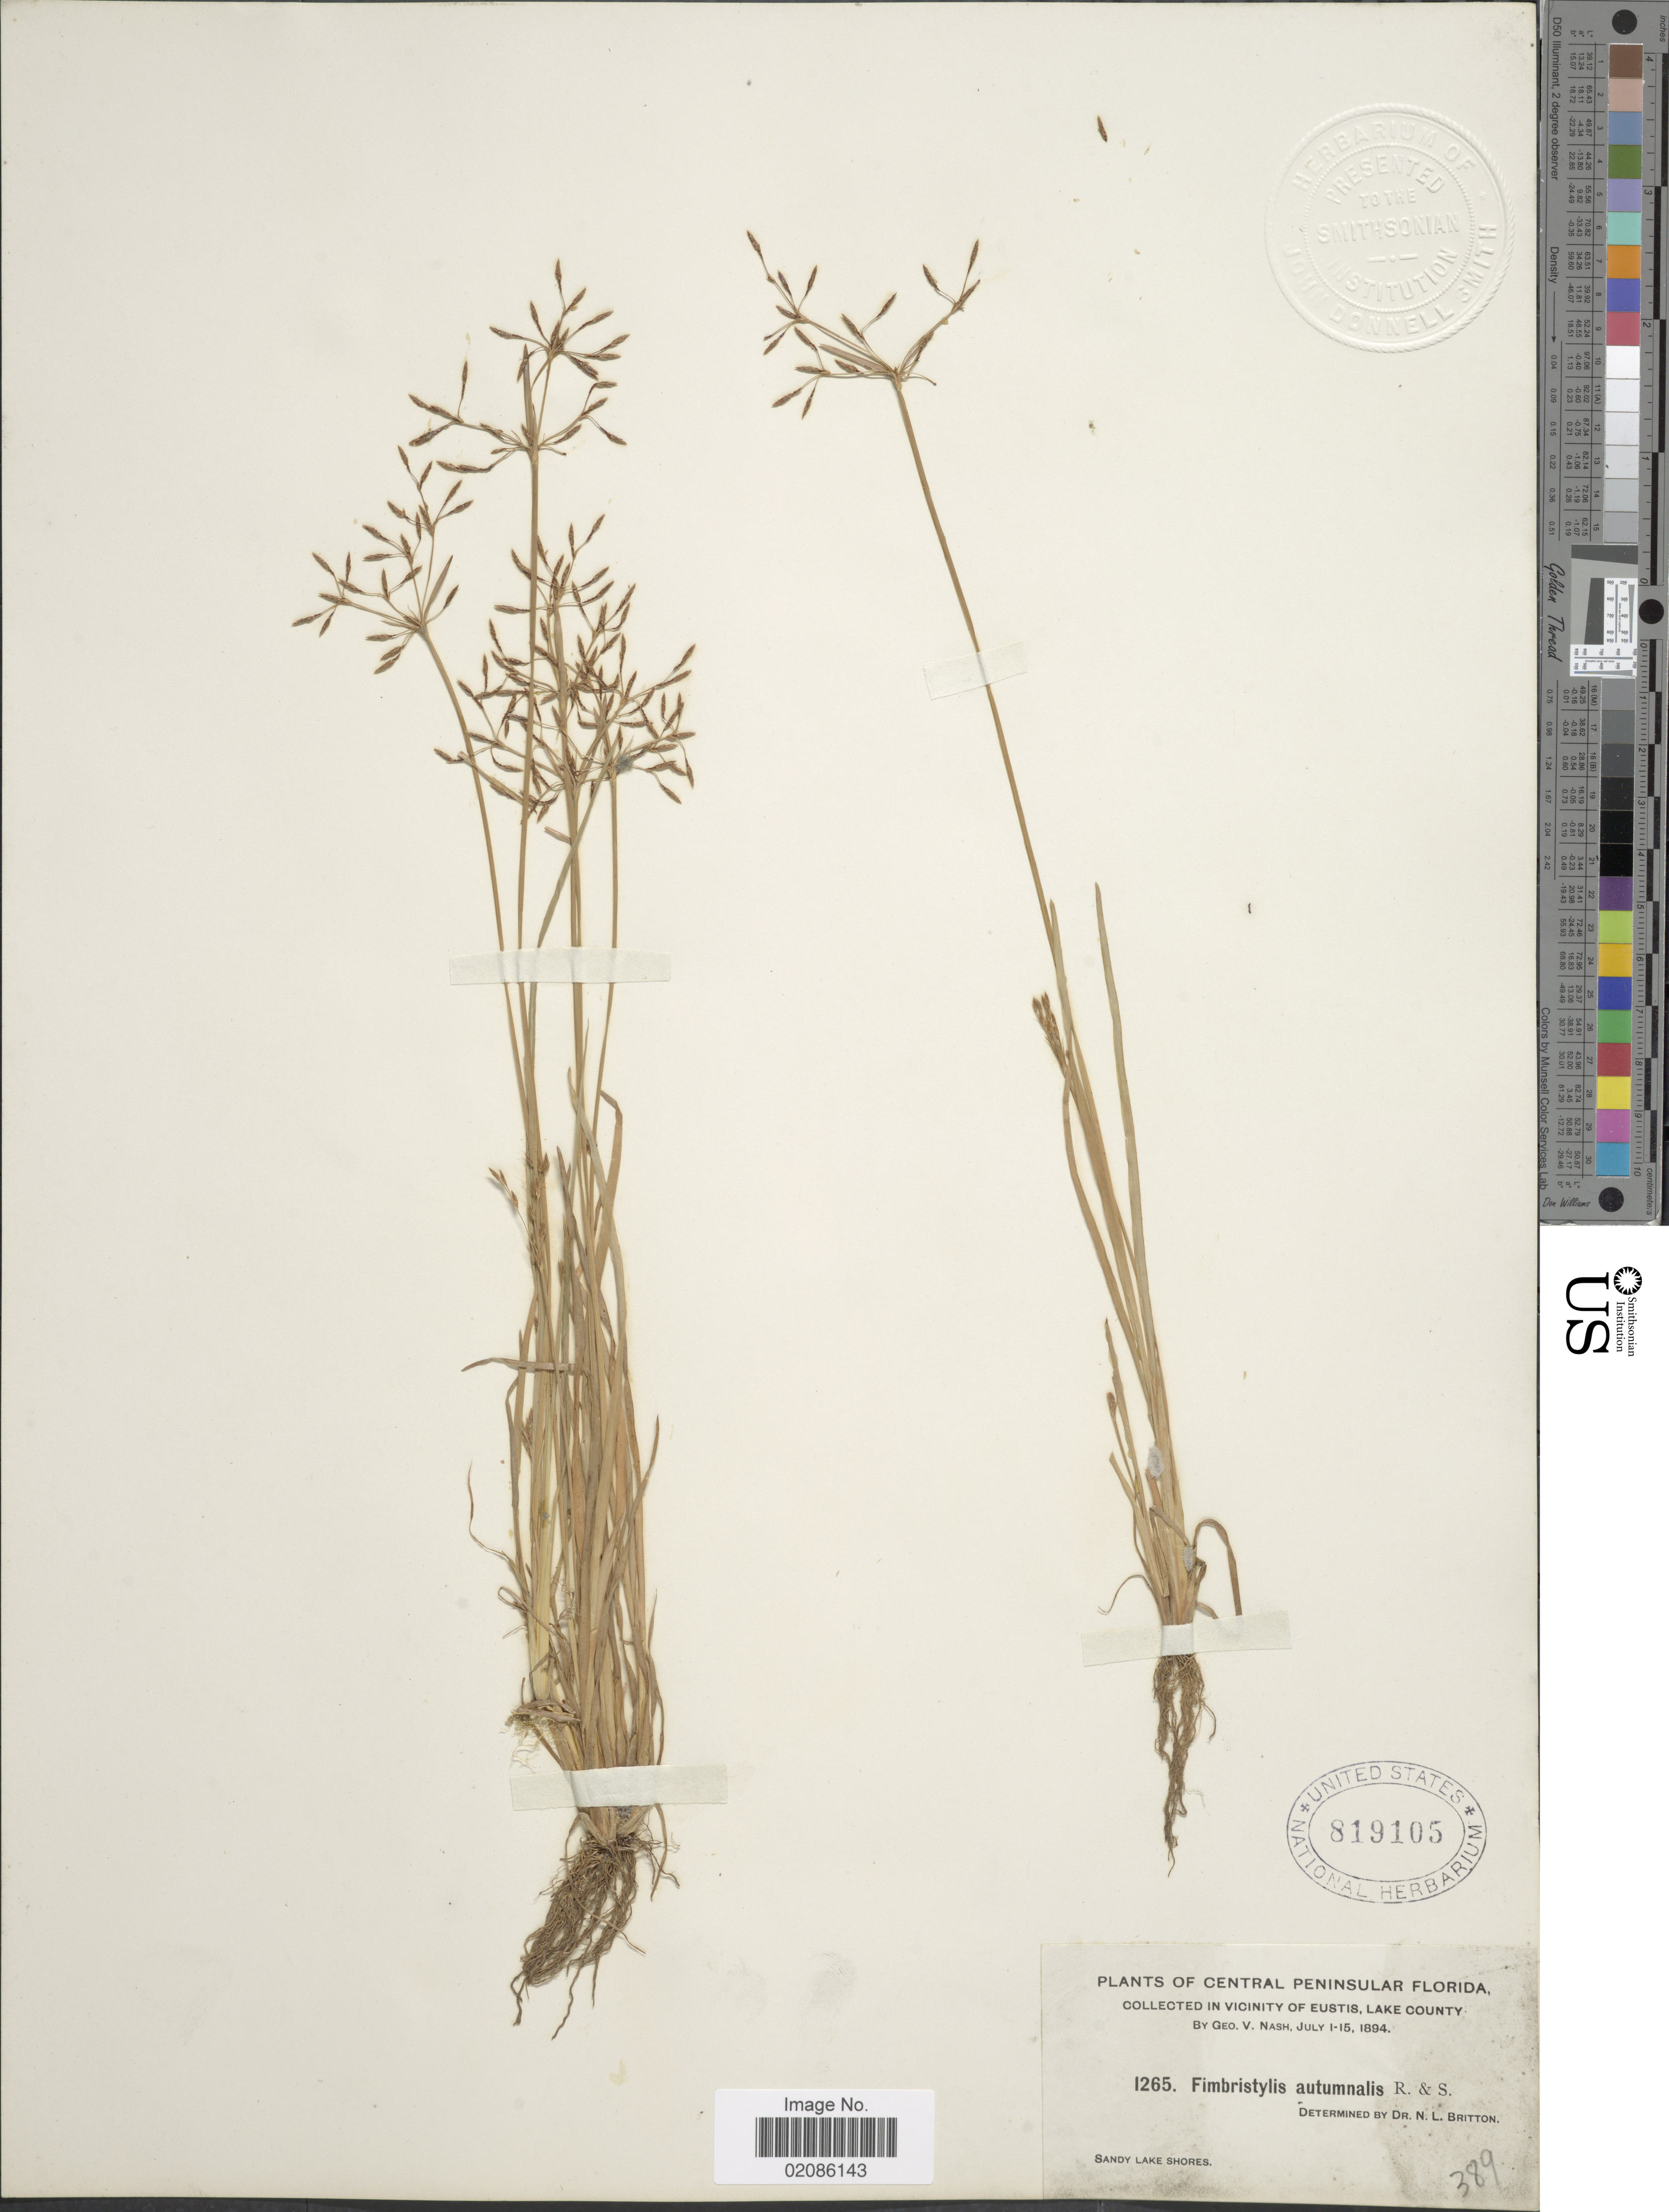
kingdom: Plantae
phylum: Tracheophyta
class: Liliopsida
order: Poales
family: Cyperaceae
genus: Fimbristylis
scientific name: Fimbristylis autumnalis (L.) Roem. & Schult.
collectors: G. V. Nash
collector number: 1265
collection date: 1894-07-01/1894-07-15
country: United States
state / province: Florida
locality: Central Peninsular Florida. In Vicinity of Eustis, Lake County. Sandy Lake Shores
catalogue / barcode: US 819105